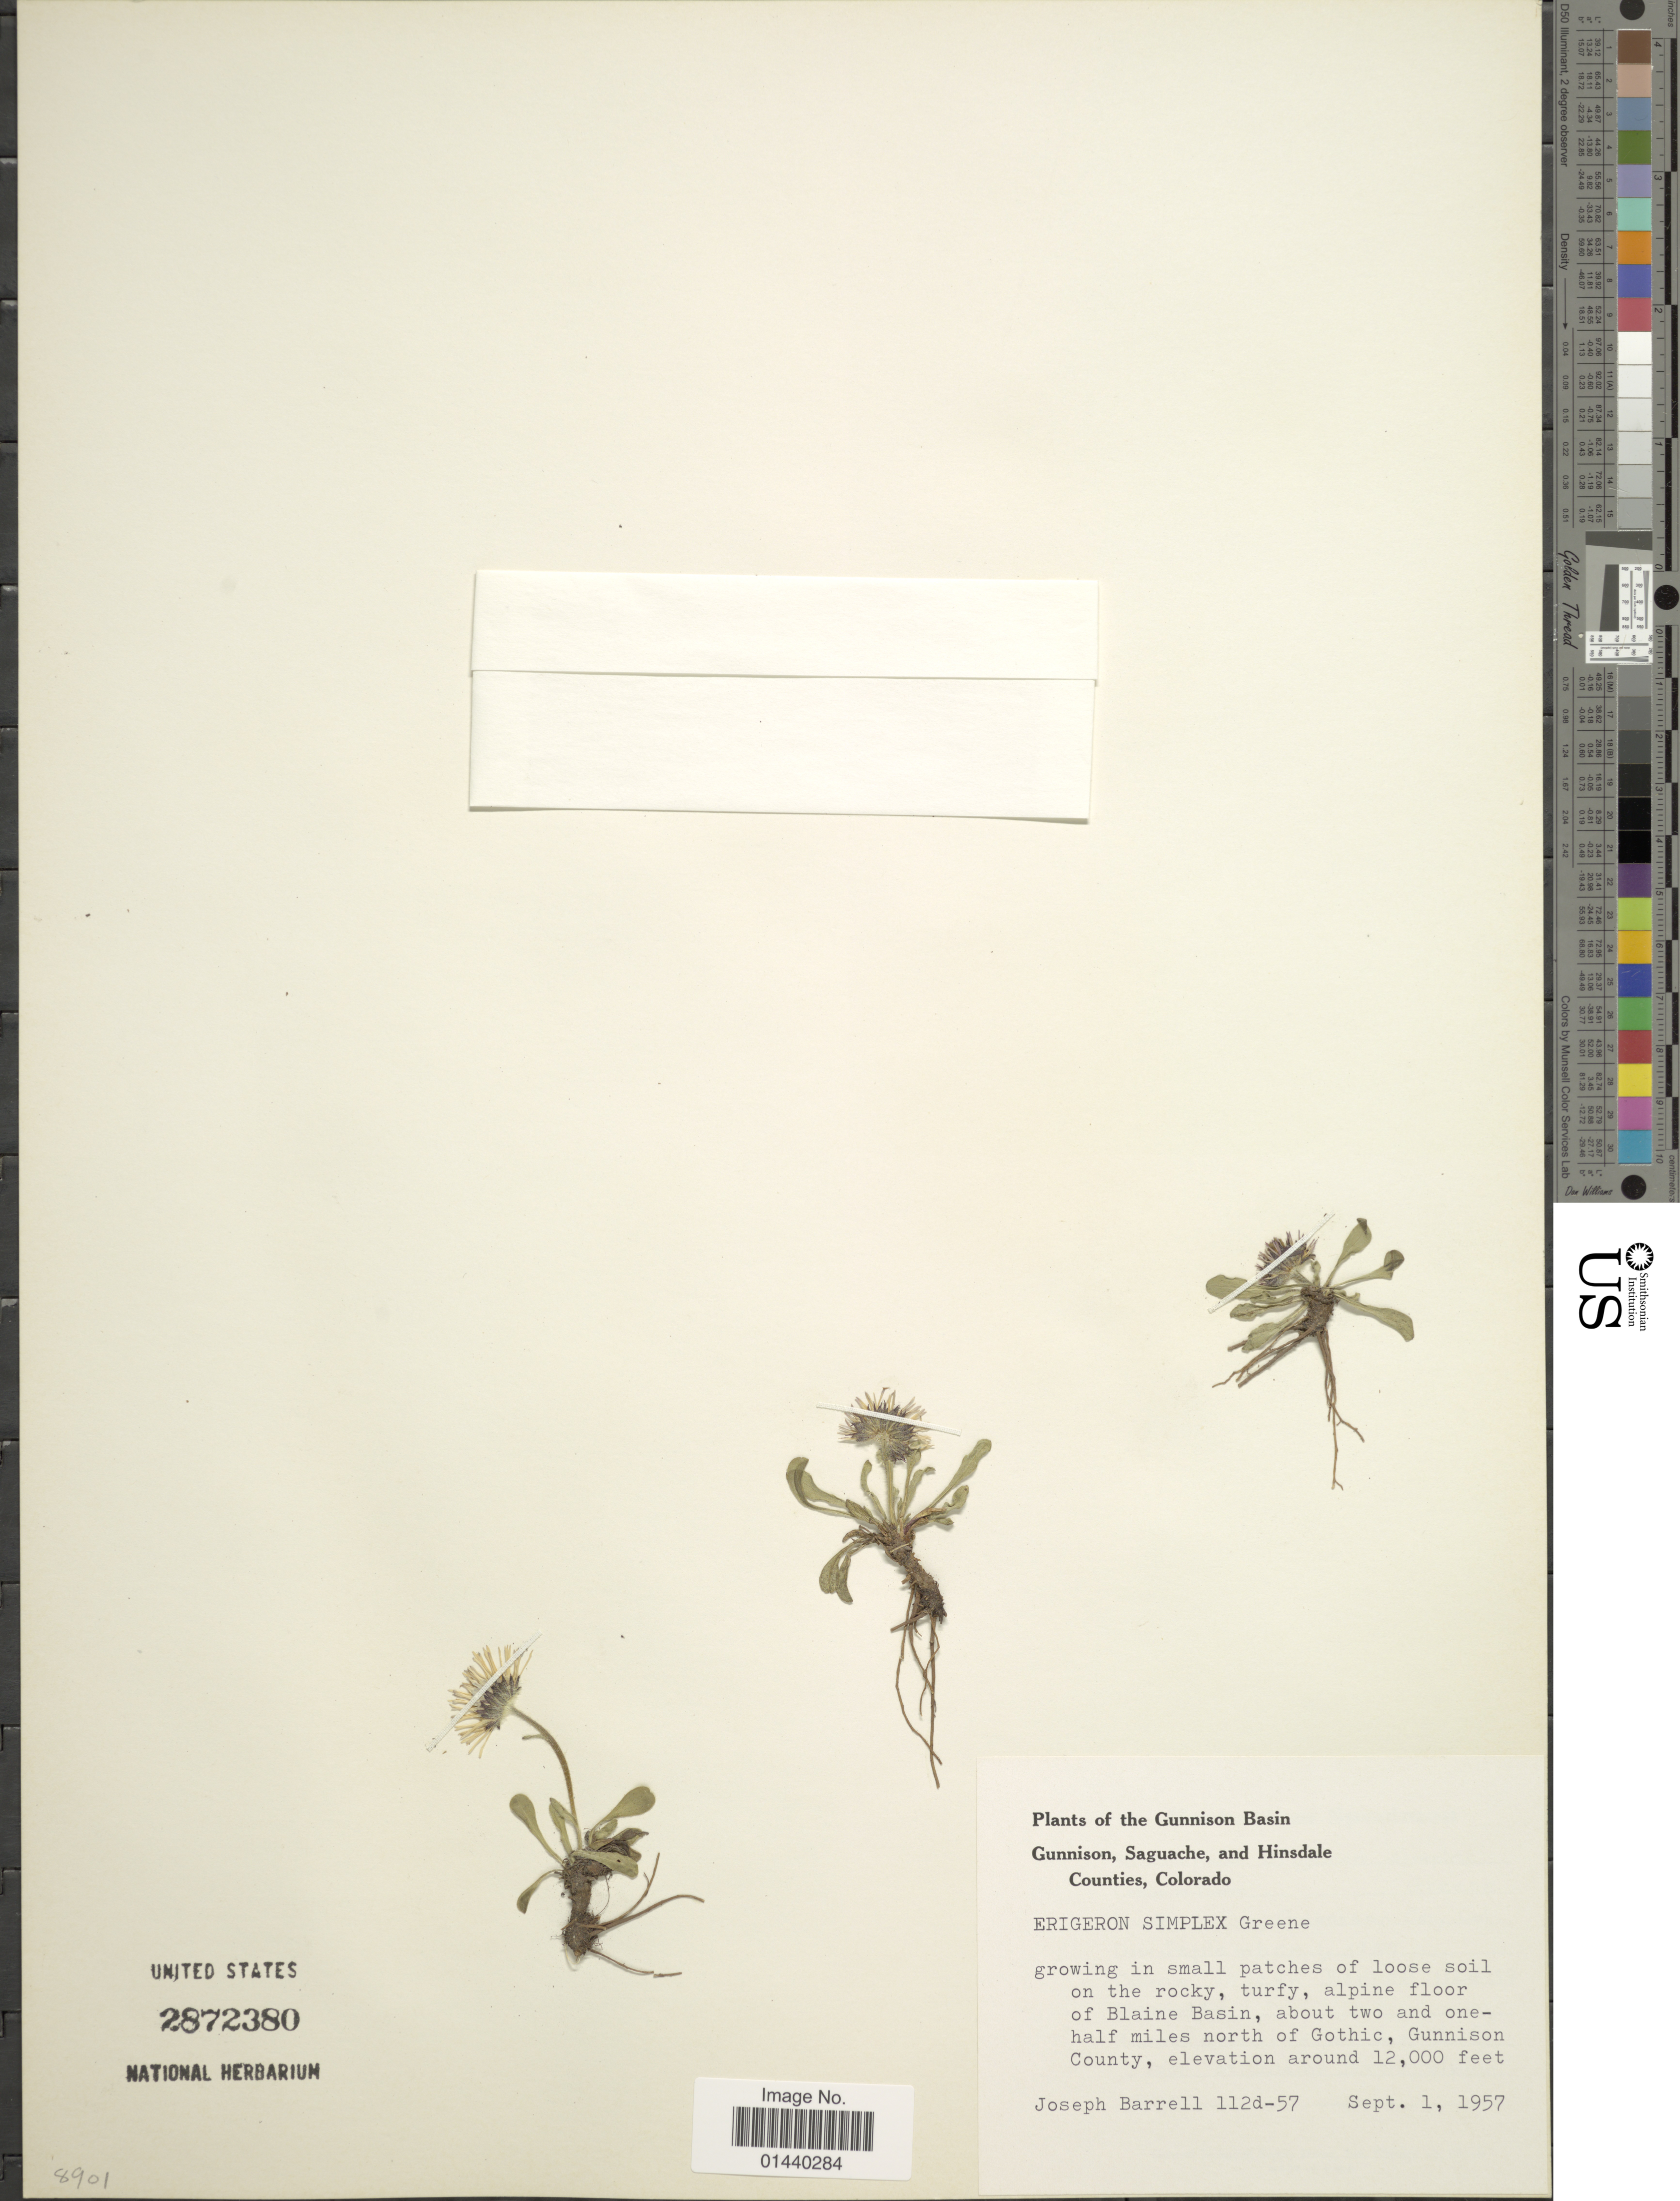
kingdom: Plantae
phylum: Tracheophyta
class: Magnoliopsida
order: Asterales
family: Asteraceae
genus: Erigeron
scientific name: Erigeron simplex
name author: Greene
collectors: J. Barrell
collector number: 112d-57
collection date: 1957-09-01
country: United States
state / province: Colorado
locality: The Gunnison Basin. Gunnison, Saguache, and Hinsdale Counties. Alpine floor of Blaine Basin, about two and one-half miles north of Gothic, Gunnison County.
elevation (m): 3658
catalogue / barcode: US 2872380